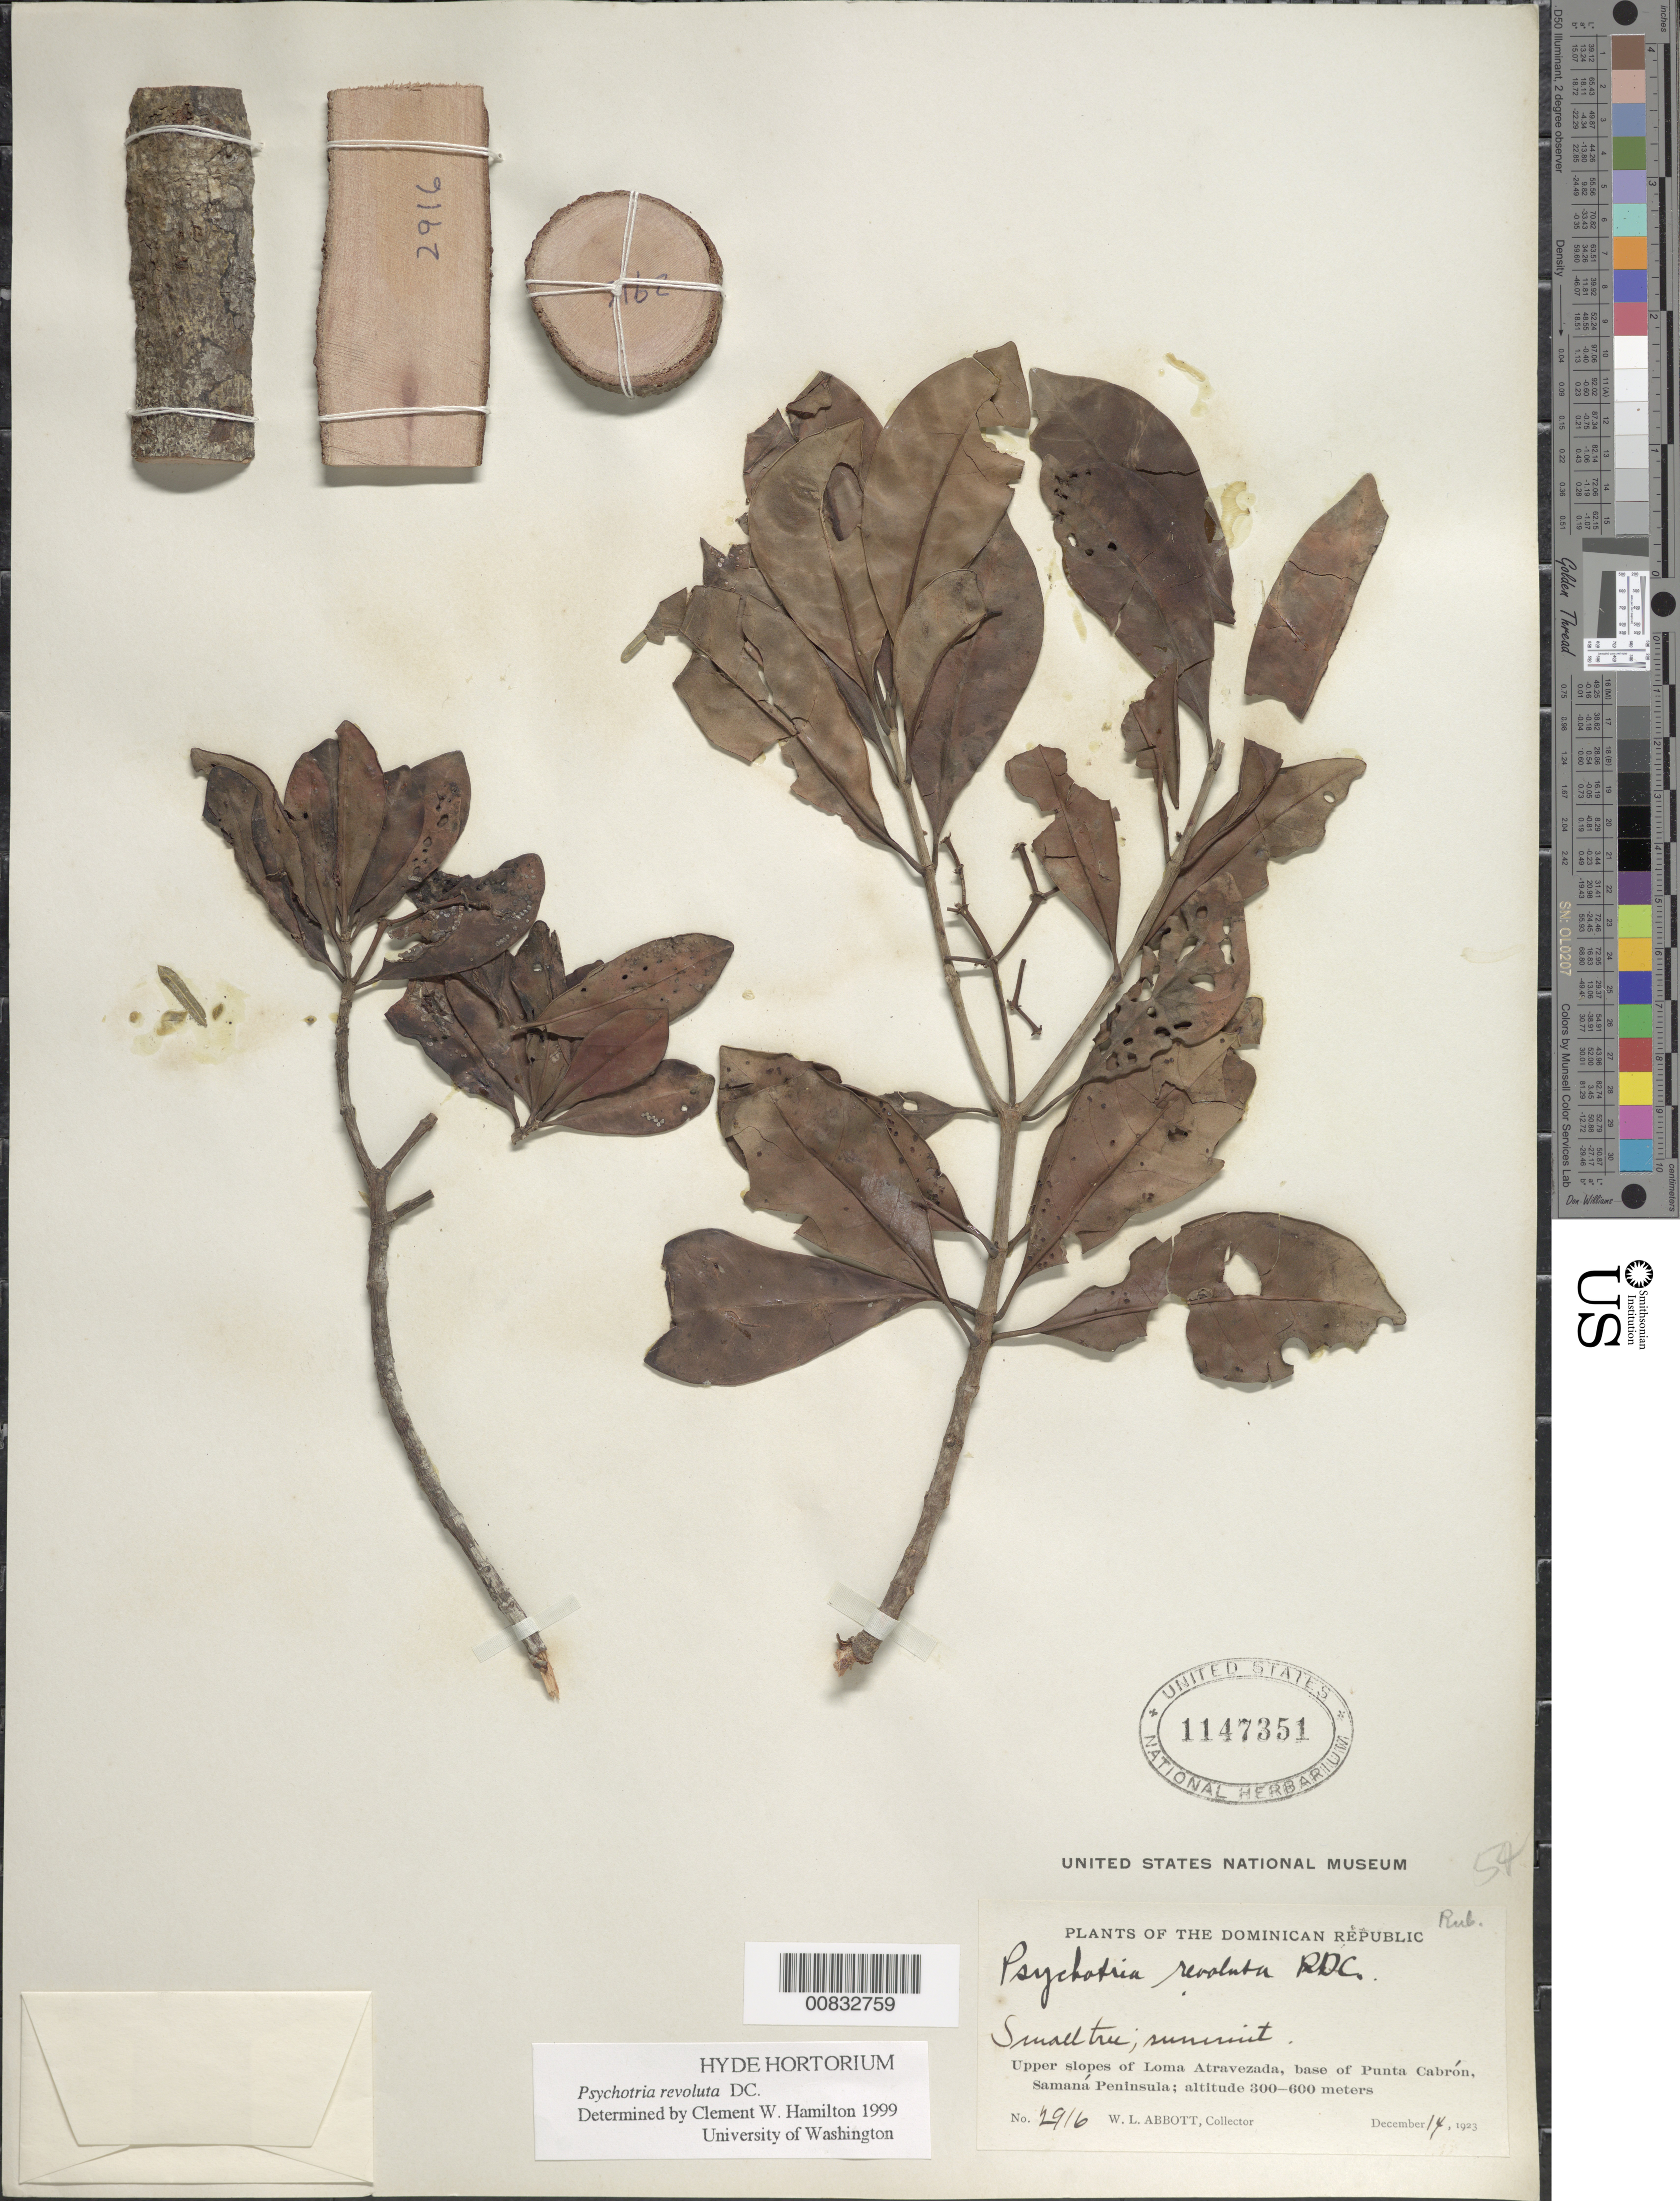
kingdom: Plantae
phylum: Tracheophyta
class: Magnoliopsida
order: Gentianales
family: Rubiaceae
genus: Psychotria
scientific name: Psychotria revoluta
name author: DC.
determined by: Hamilton, C. W.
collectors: W. L. Abbott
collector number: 2916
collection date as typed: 14 Dec 1923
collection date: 1923-12-14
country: Dominican Republic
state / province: Samana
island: Hispaniola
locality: Upper slopes of Loma Atravezada, base of Punta Cabrón, Samaná Peninsula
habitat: Summit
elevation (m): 300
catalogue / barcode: US 1147351